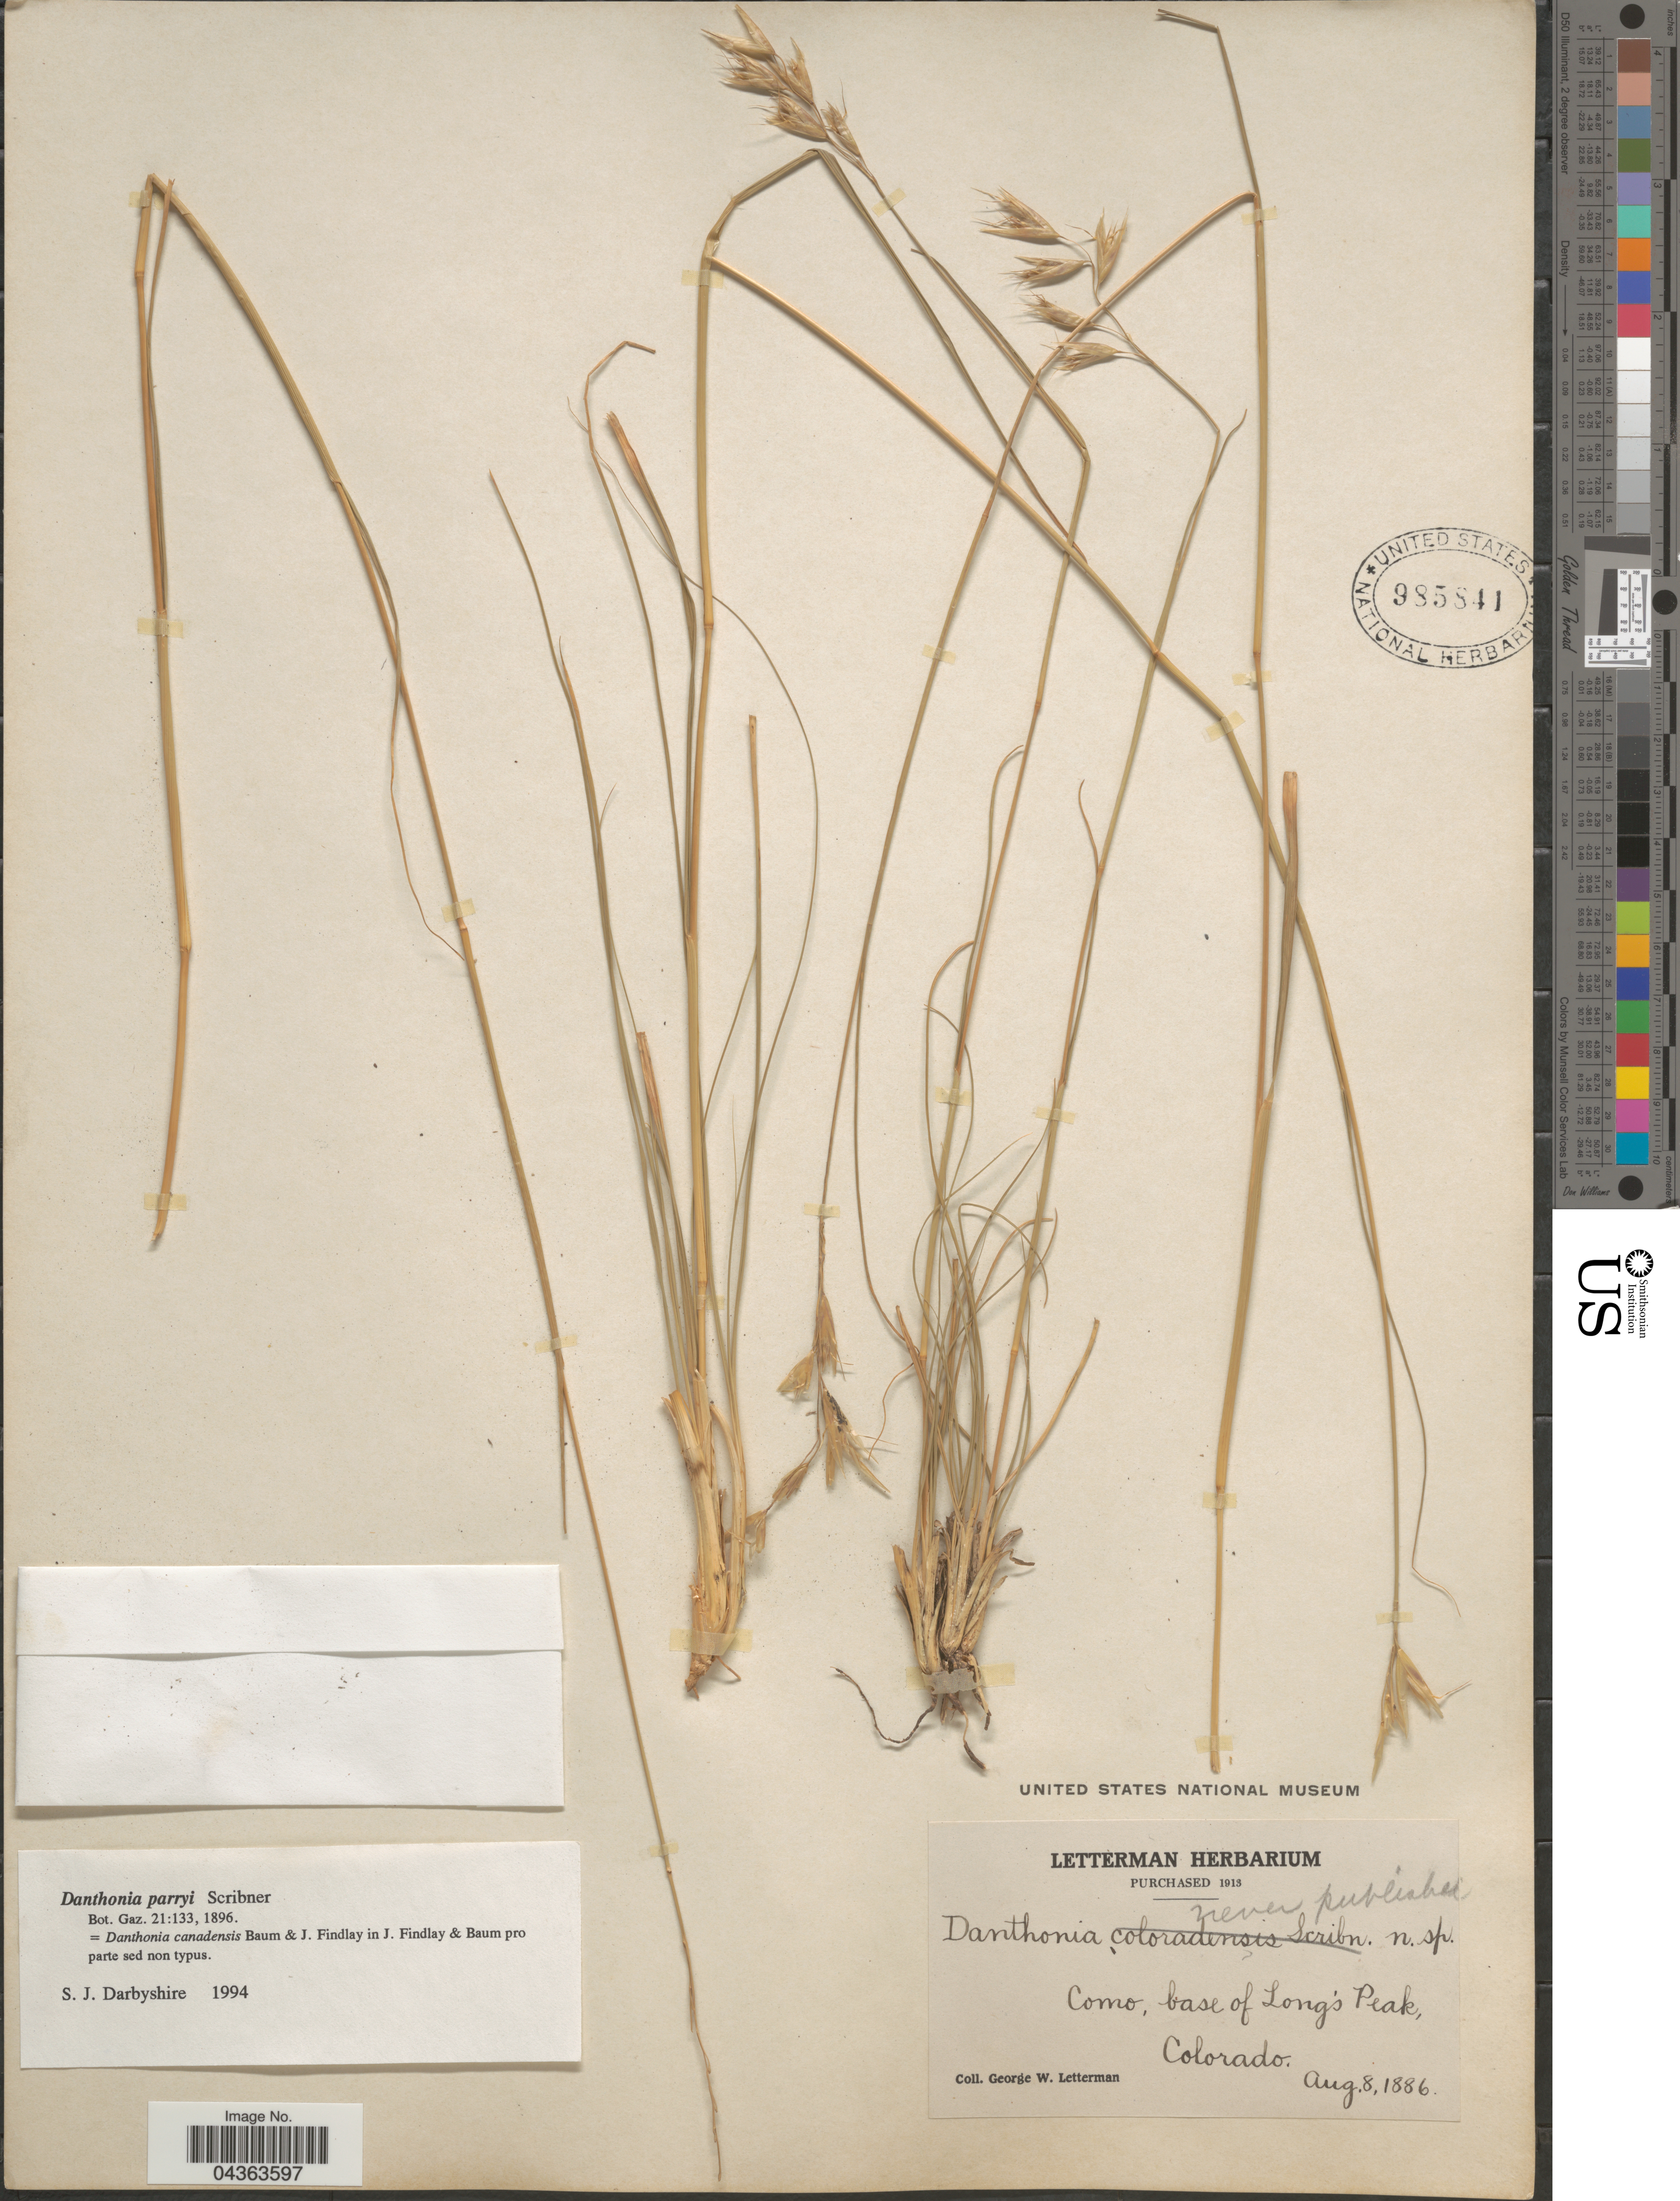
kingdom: Plantae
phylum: Tracheophyta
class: Liliopsida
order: Poales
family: Poaceae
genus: Danthonia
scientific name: Danthonia parryi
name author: Scribn.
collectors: G. W. Letterman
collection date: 1886-08-08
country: United States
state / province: Colorado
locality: Como, base of Long's Peak.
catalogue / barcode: US 985841